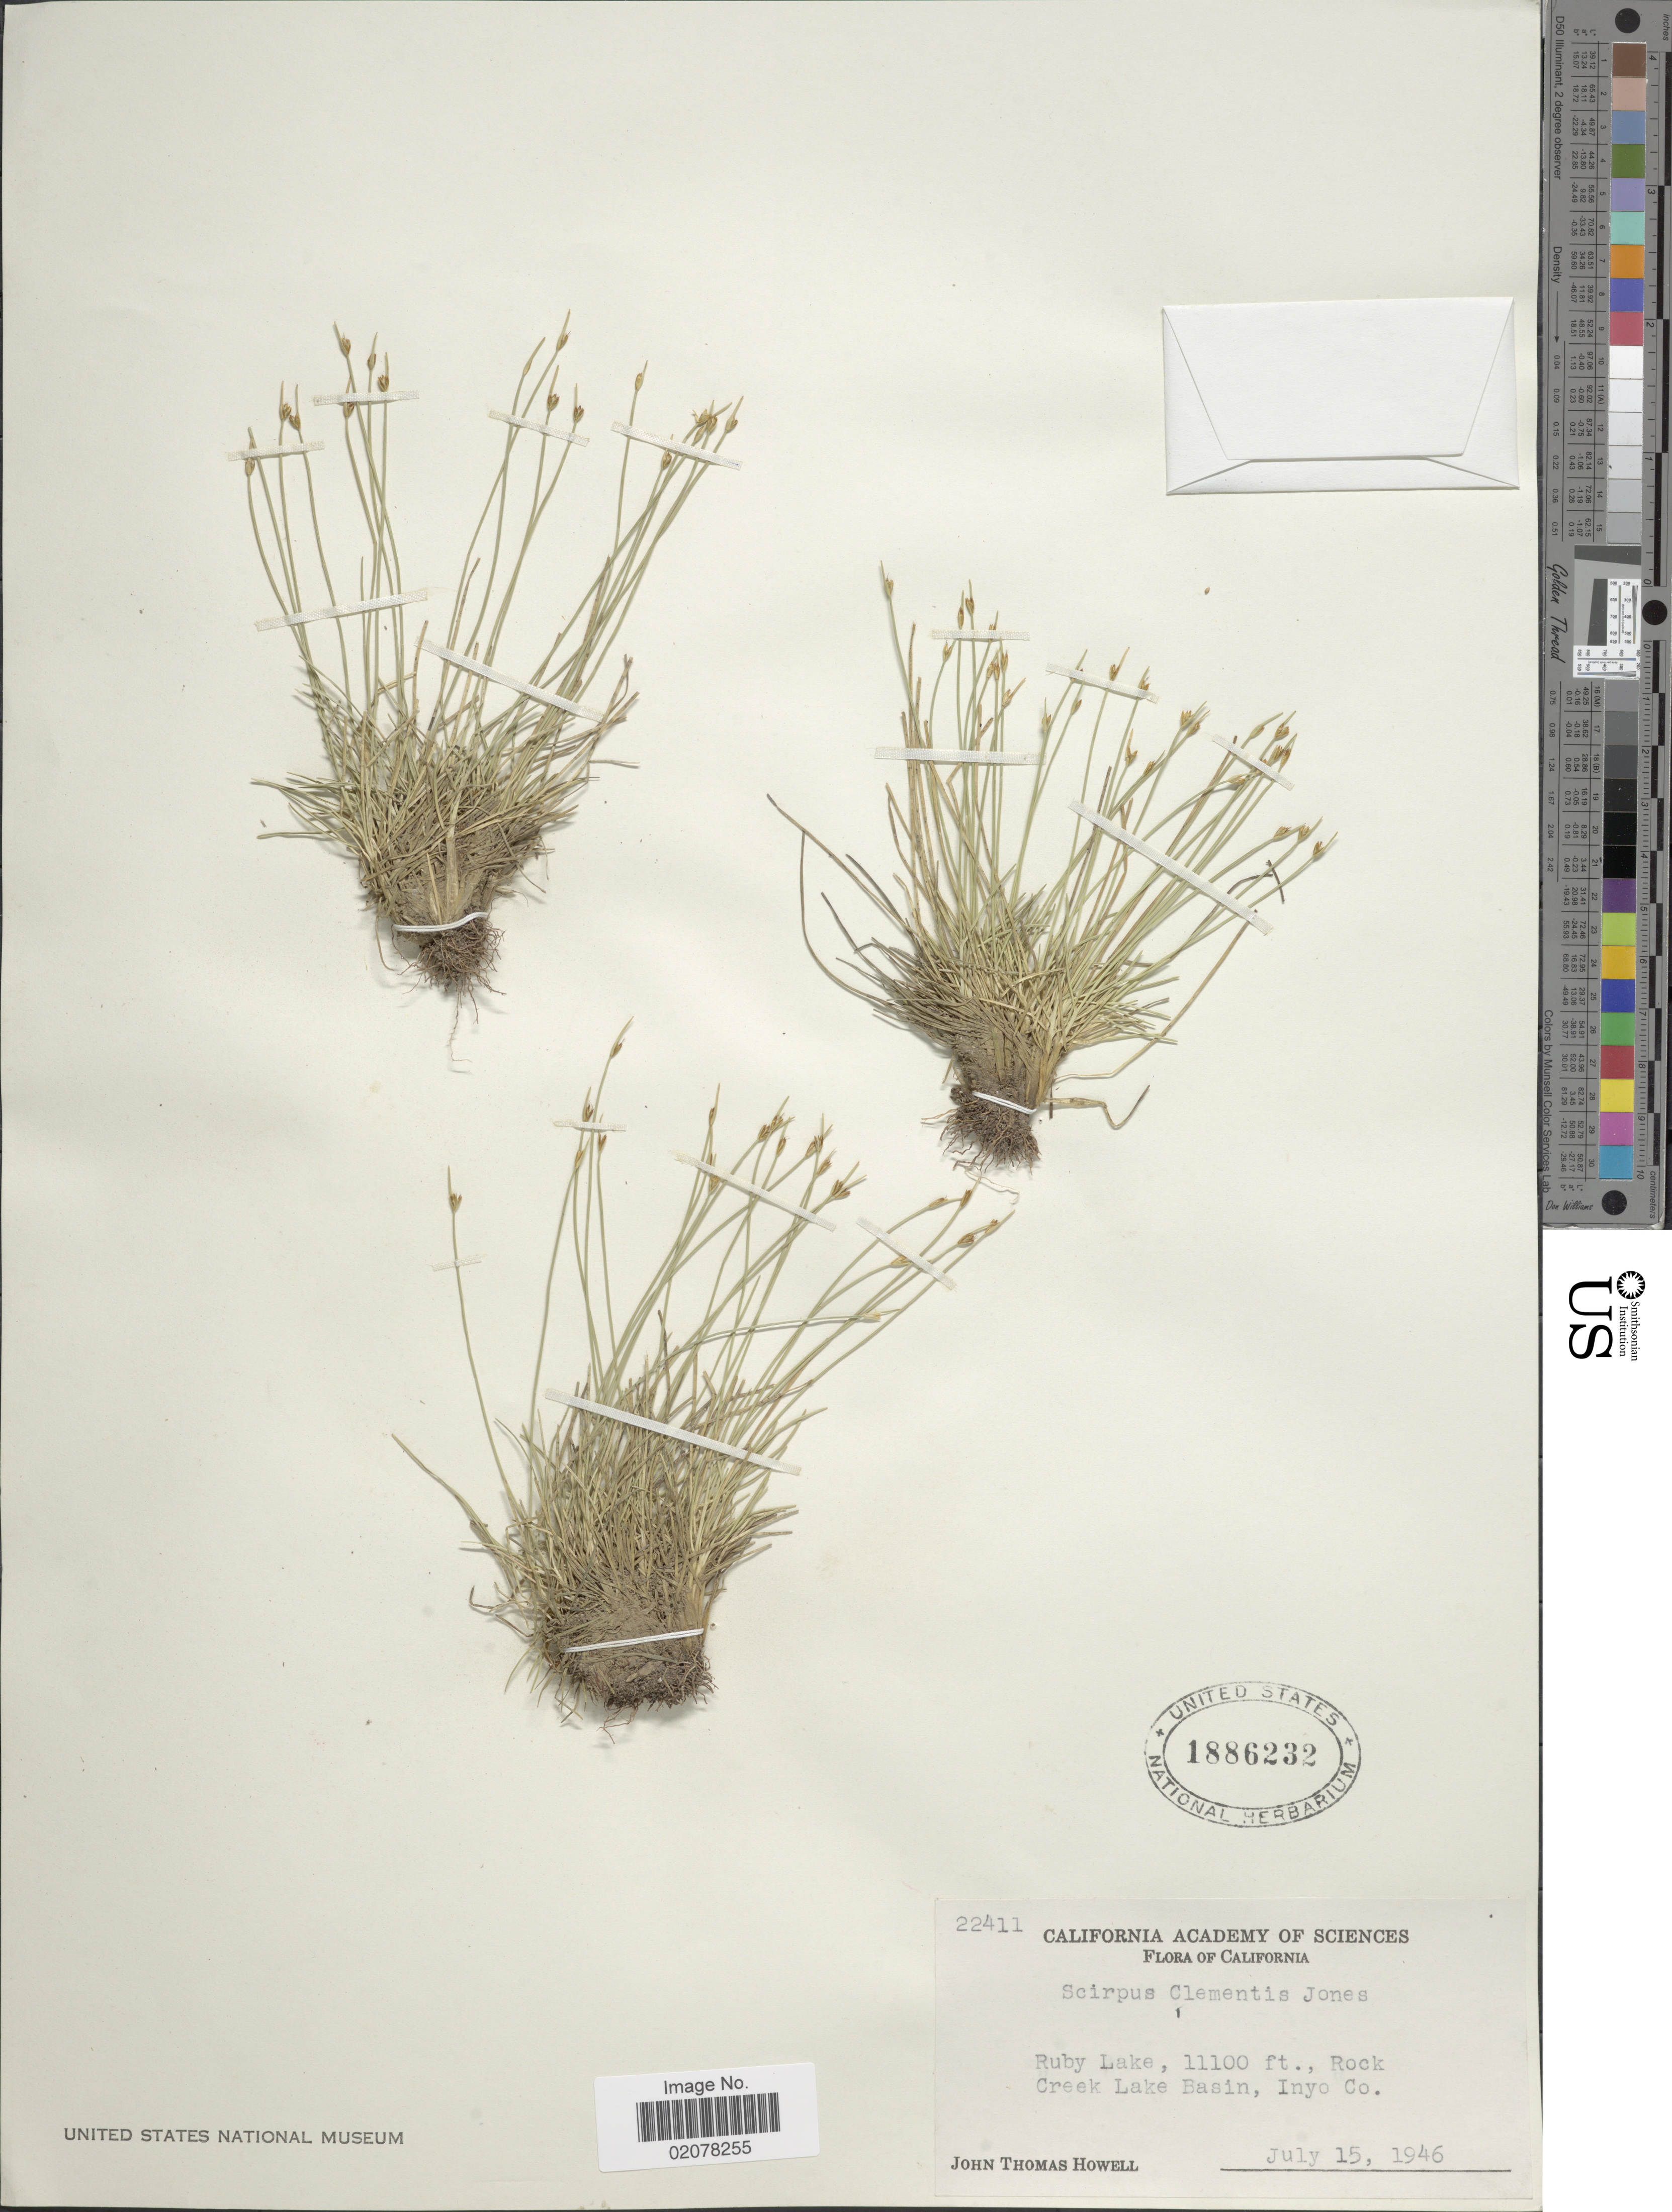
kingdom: Plantae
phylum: Tracheophyta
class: Liliopsida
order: Poales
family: Cyperaceae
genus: Oreobolopsis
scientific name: Oreobolopsis clementis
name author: (M.E. Jones) Dhooge & Goetgh.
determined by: Strong, Mark T., (BOT), Smithsonian Institution - National Museum of Natural History (UNITED STATES)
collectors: J. T. Howell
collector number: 22411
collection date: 1946-07-15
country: United States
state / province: California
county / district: Inyo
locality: Ruby Lake, Rock Creek Basin, Inyo Co.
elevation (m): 3383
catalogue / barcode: US 1886232